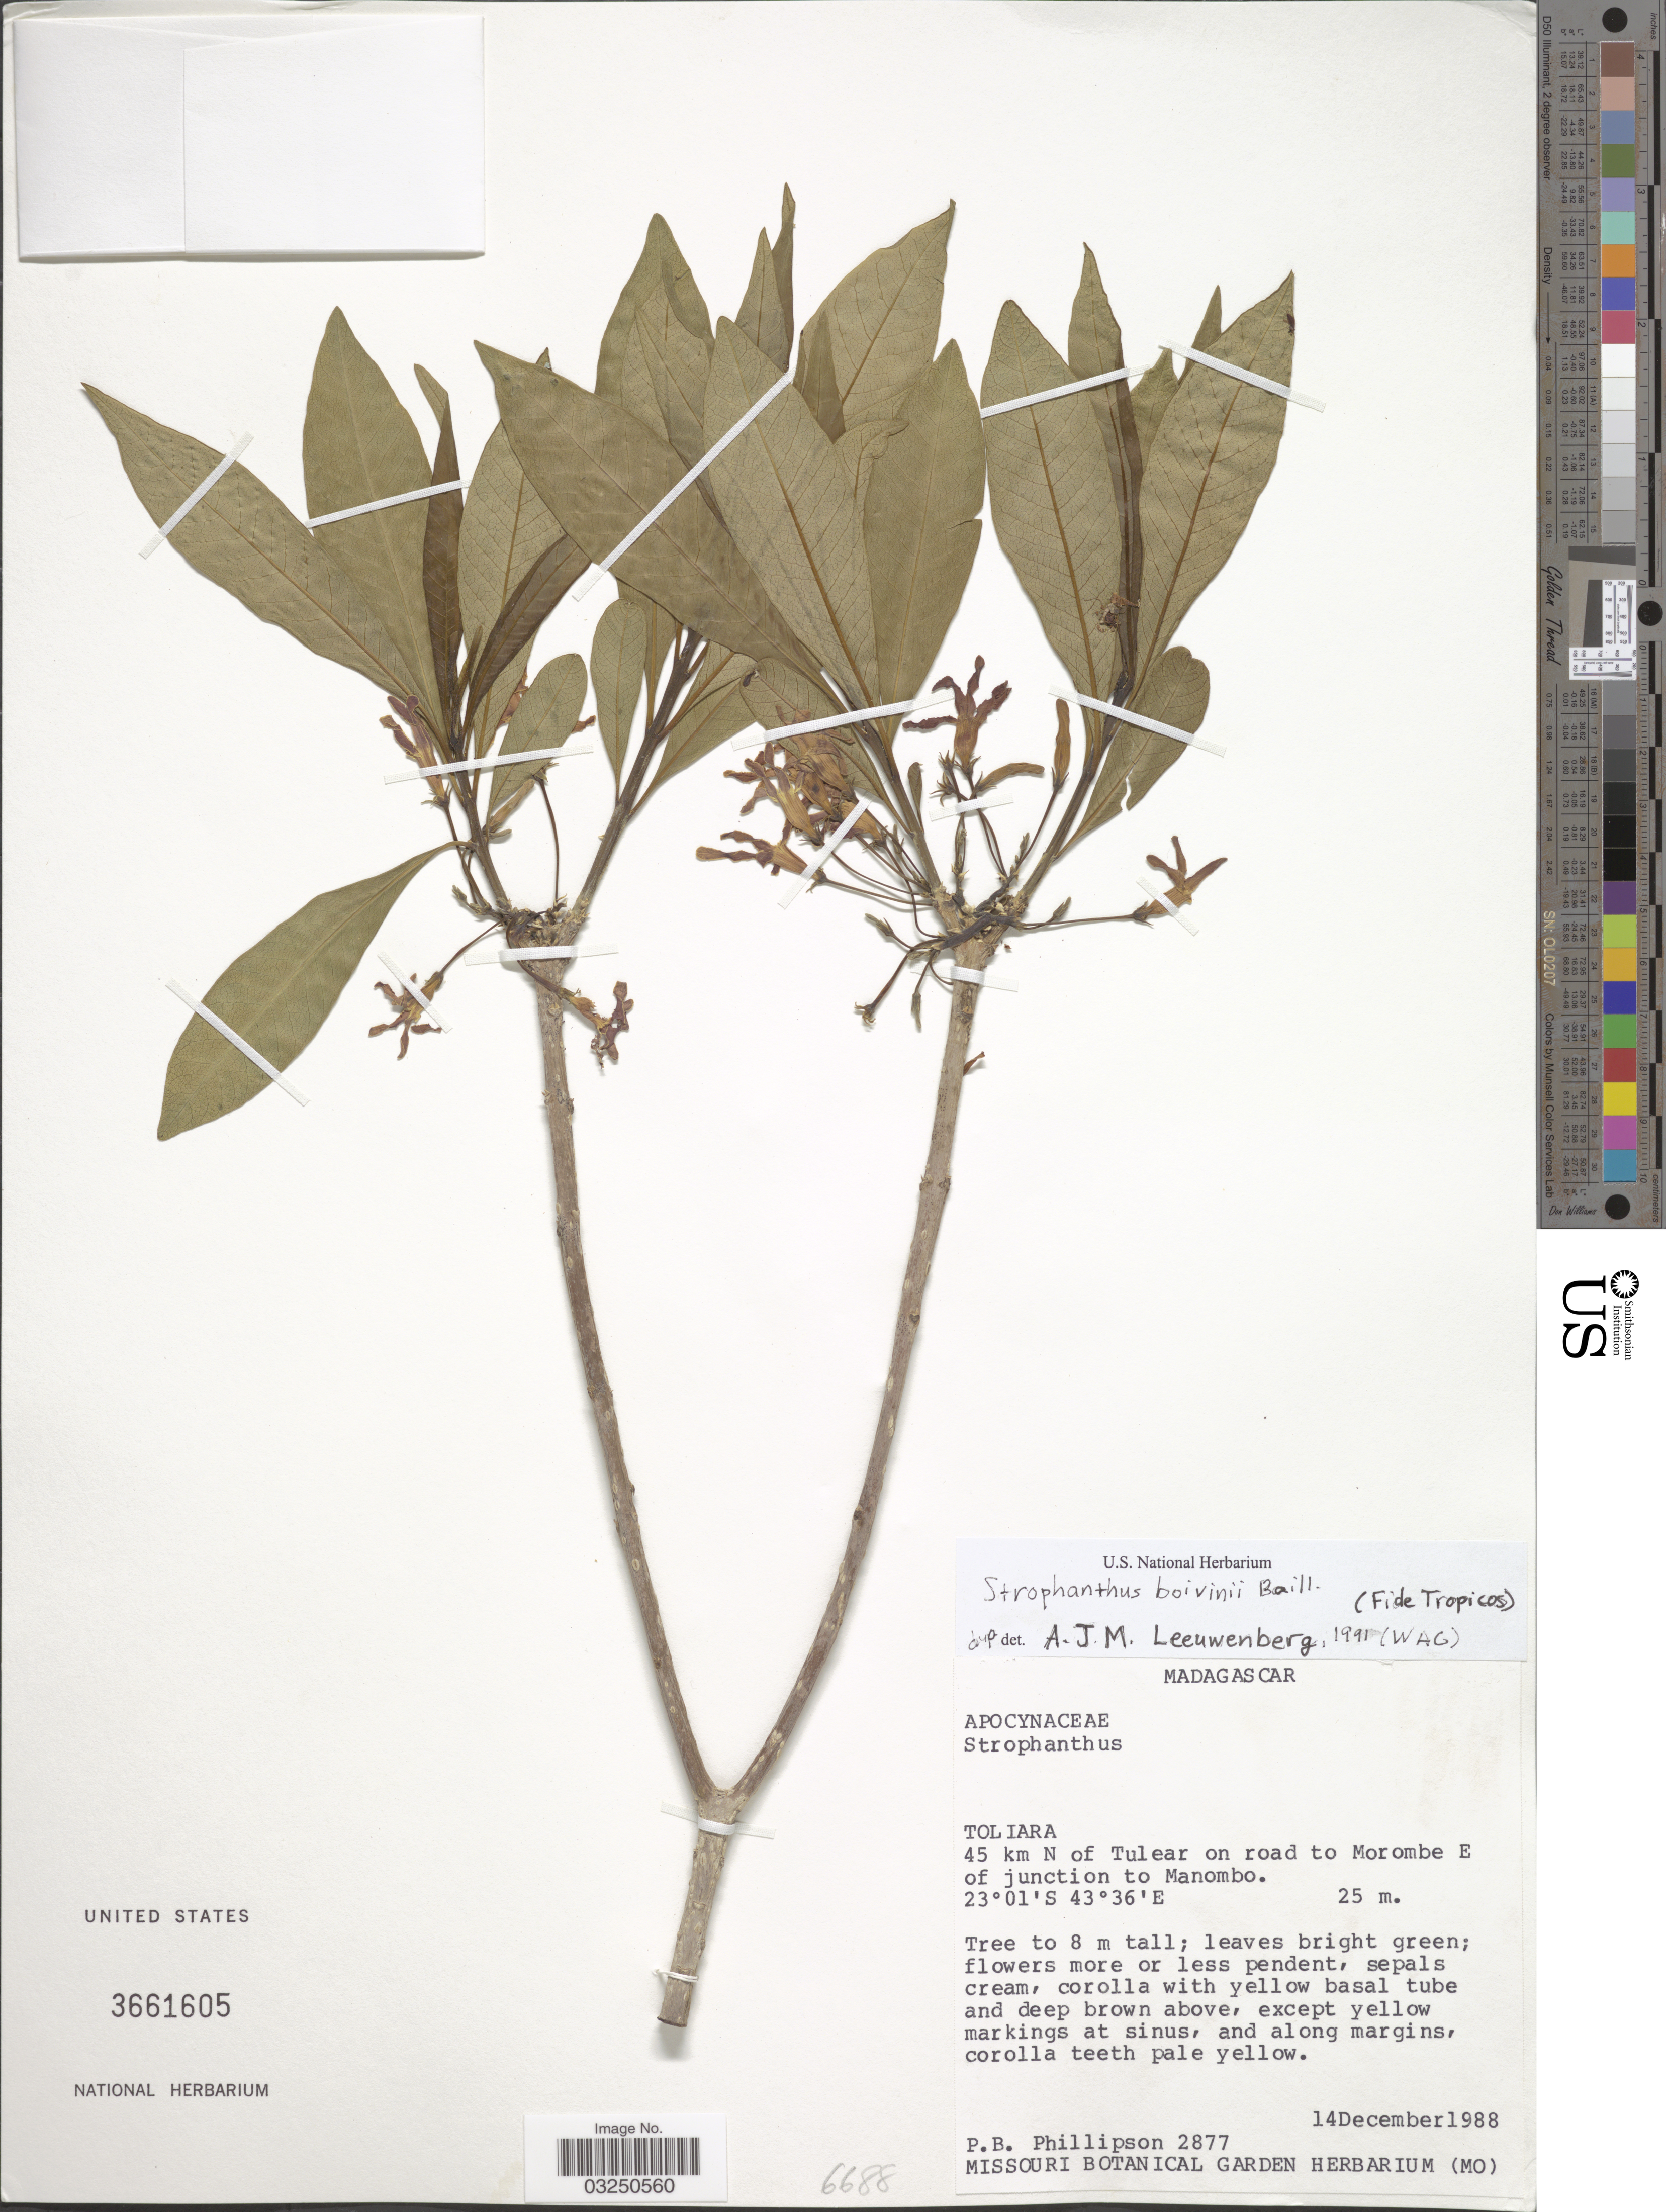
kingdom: Plantae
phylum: Tracheophyta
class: Magnoliopsida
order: Gentianales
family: Apocynaceae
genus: Strophanthus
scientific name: Strophanthus boivinii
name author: Baill.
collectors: P. B. Phillipson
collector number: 2877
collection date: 1988-12-14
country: Madagascar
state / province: Atsimo-Andrefana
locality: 45 km N of Tulear on road to Morombe E of junction to Manombo.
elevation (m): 25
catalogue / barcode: US 3661605